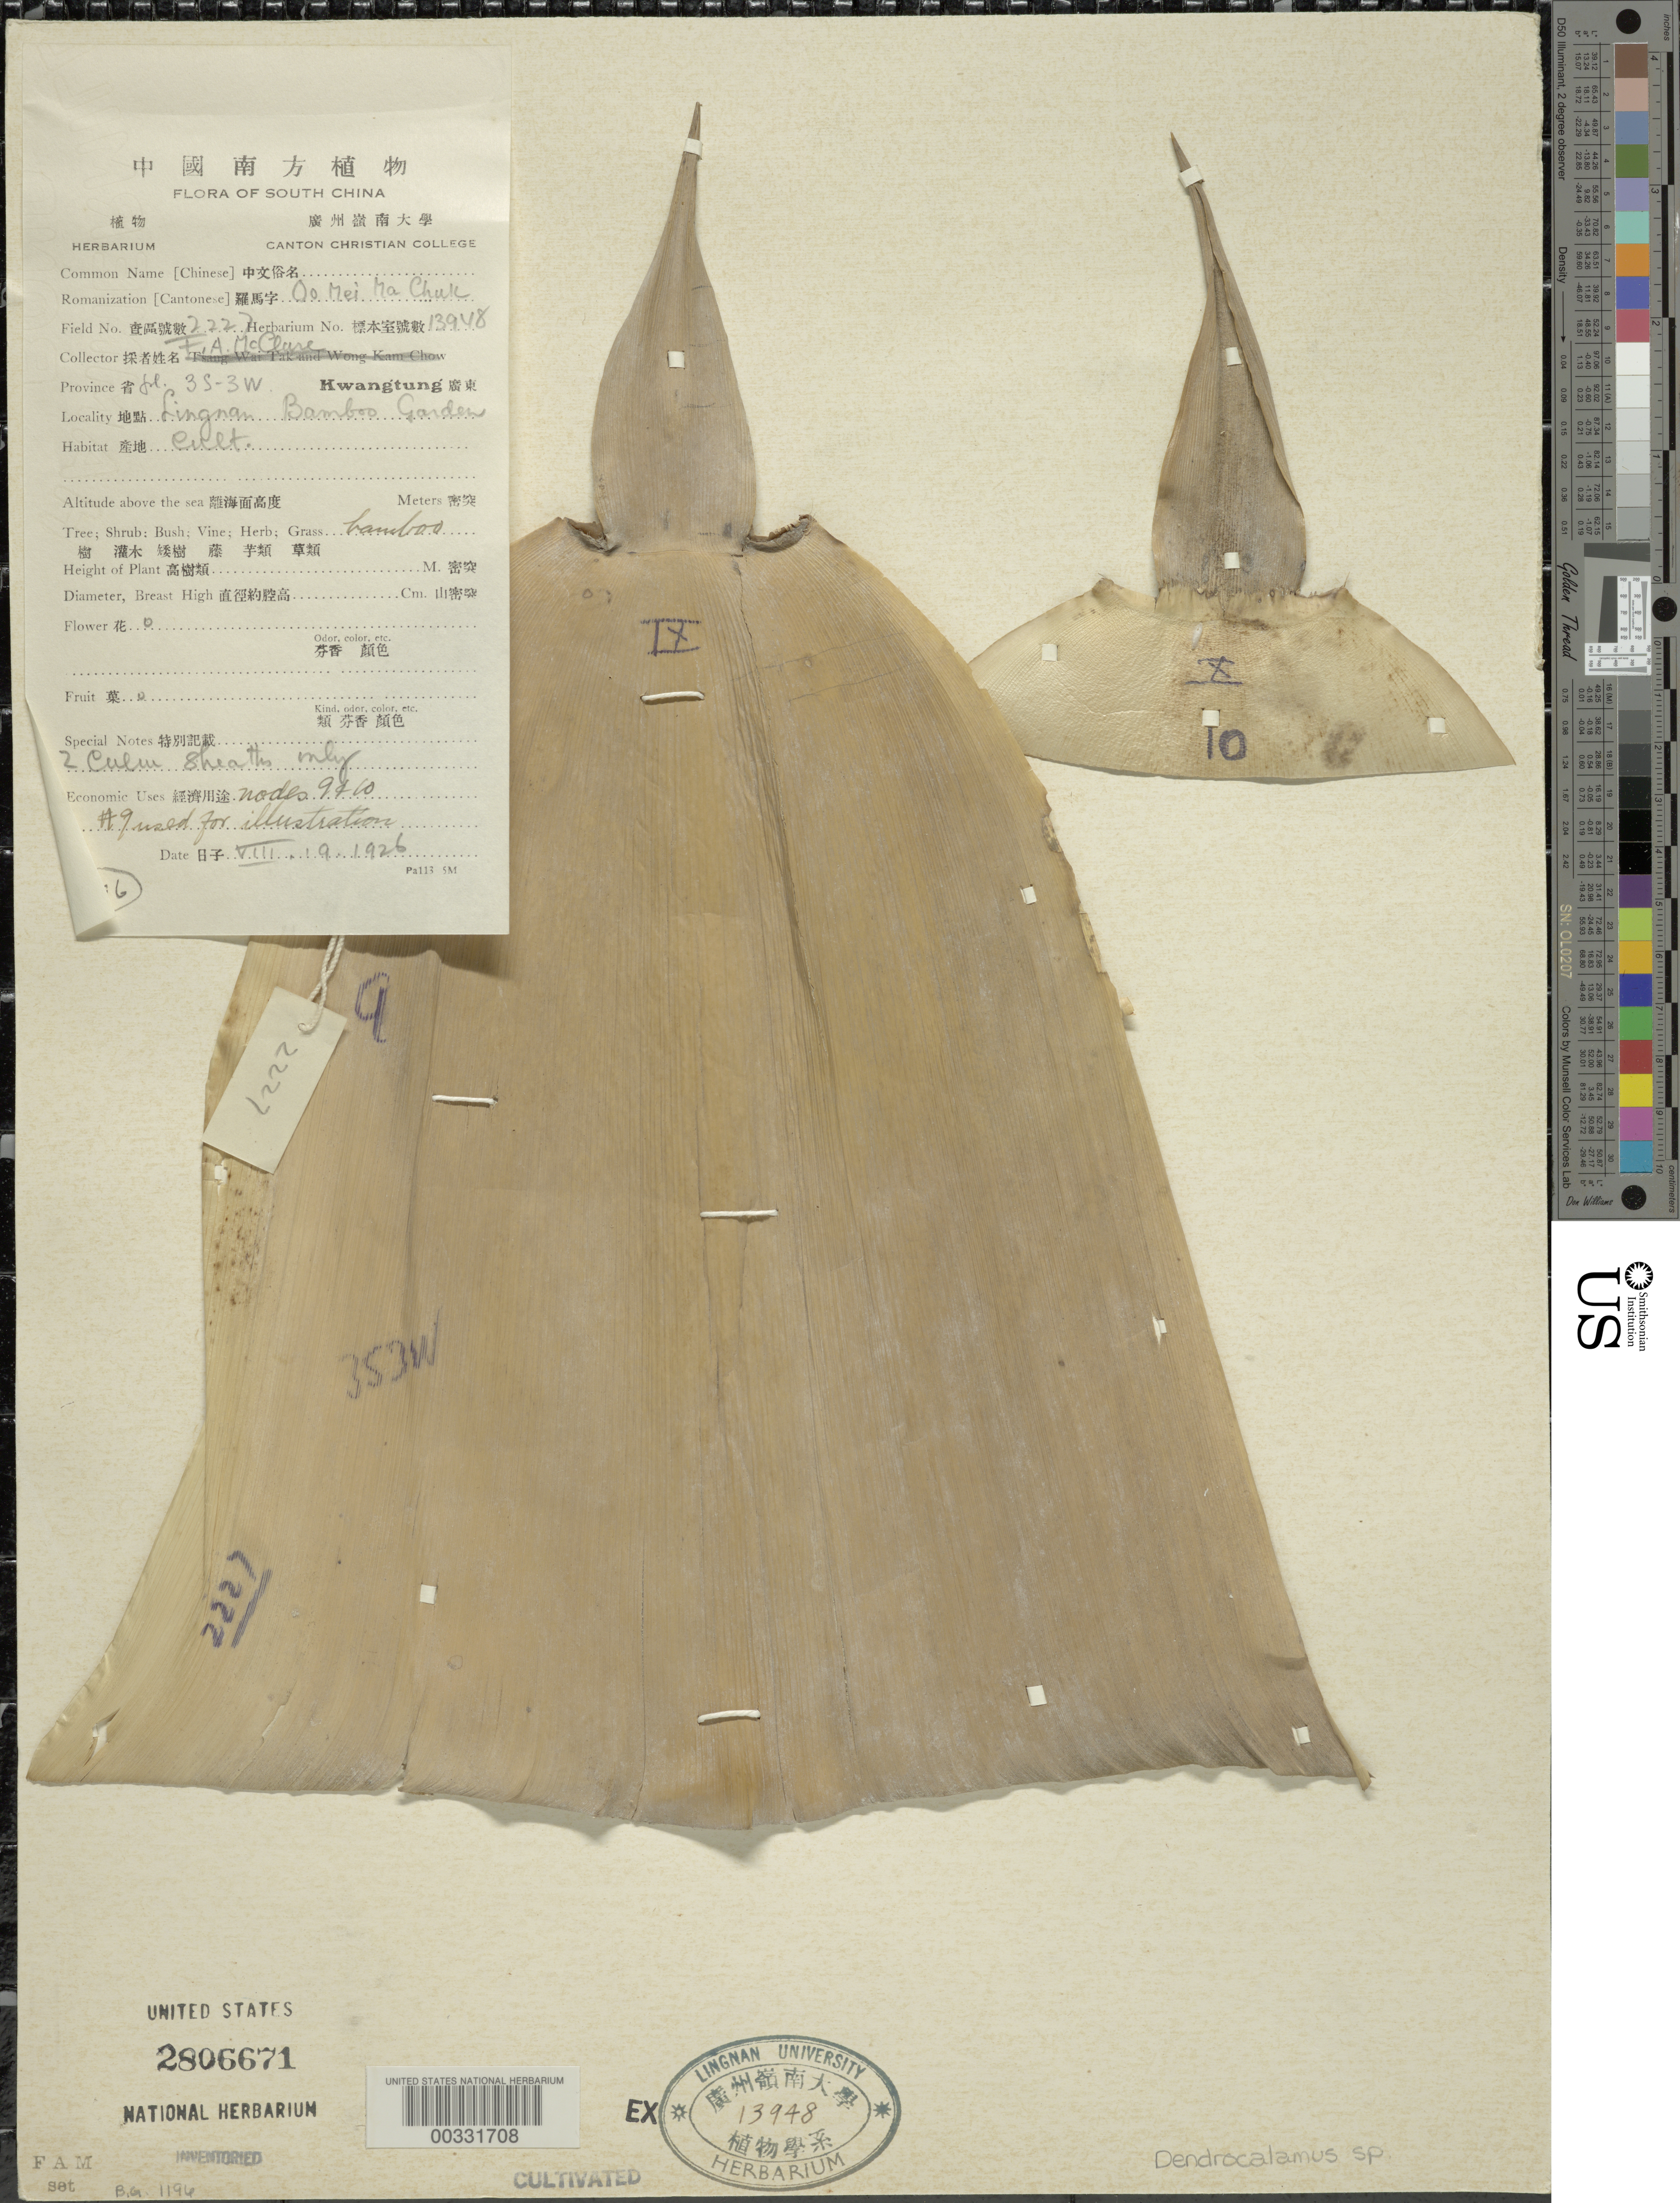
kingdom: Plantae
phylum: Tracheophyta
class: Liliopsida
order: Poales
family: Poaceae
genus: Dendrocalamus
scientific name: Dendrocalamus sp.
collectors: F. A. McClure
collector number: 2227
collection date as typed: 19 Aug 1926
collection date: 1926-08-19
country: China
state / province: Guangdong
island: Honam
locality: Lingnan univ. bg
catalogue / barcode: US 2806671